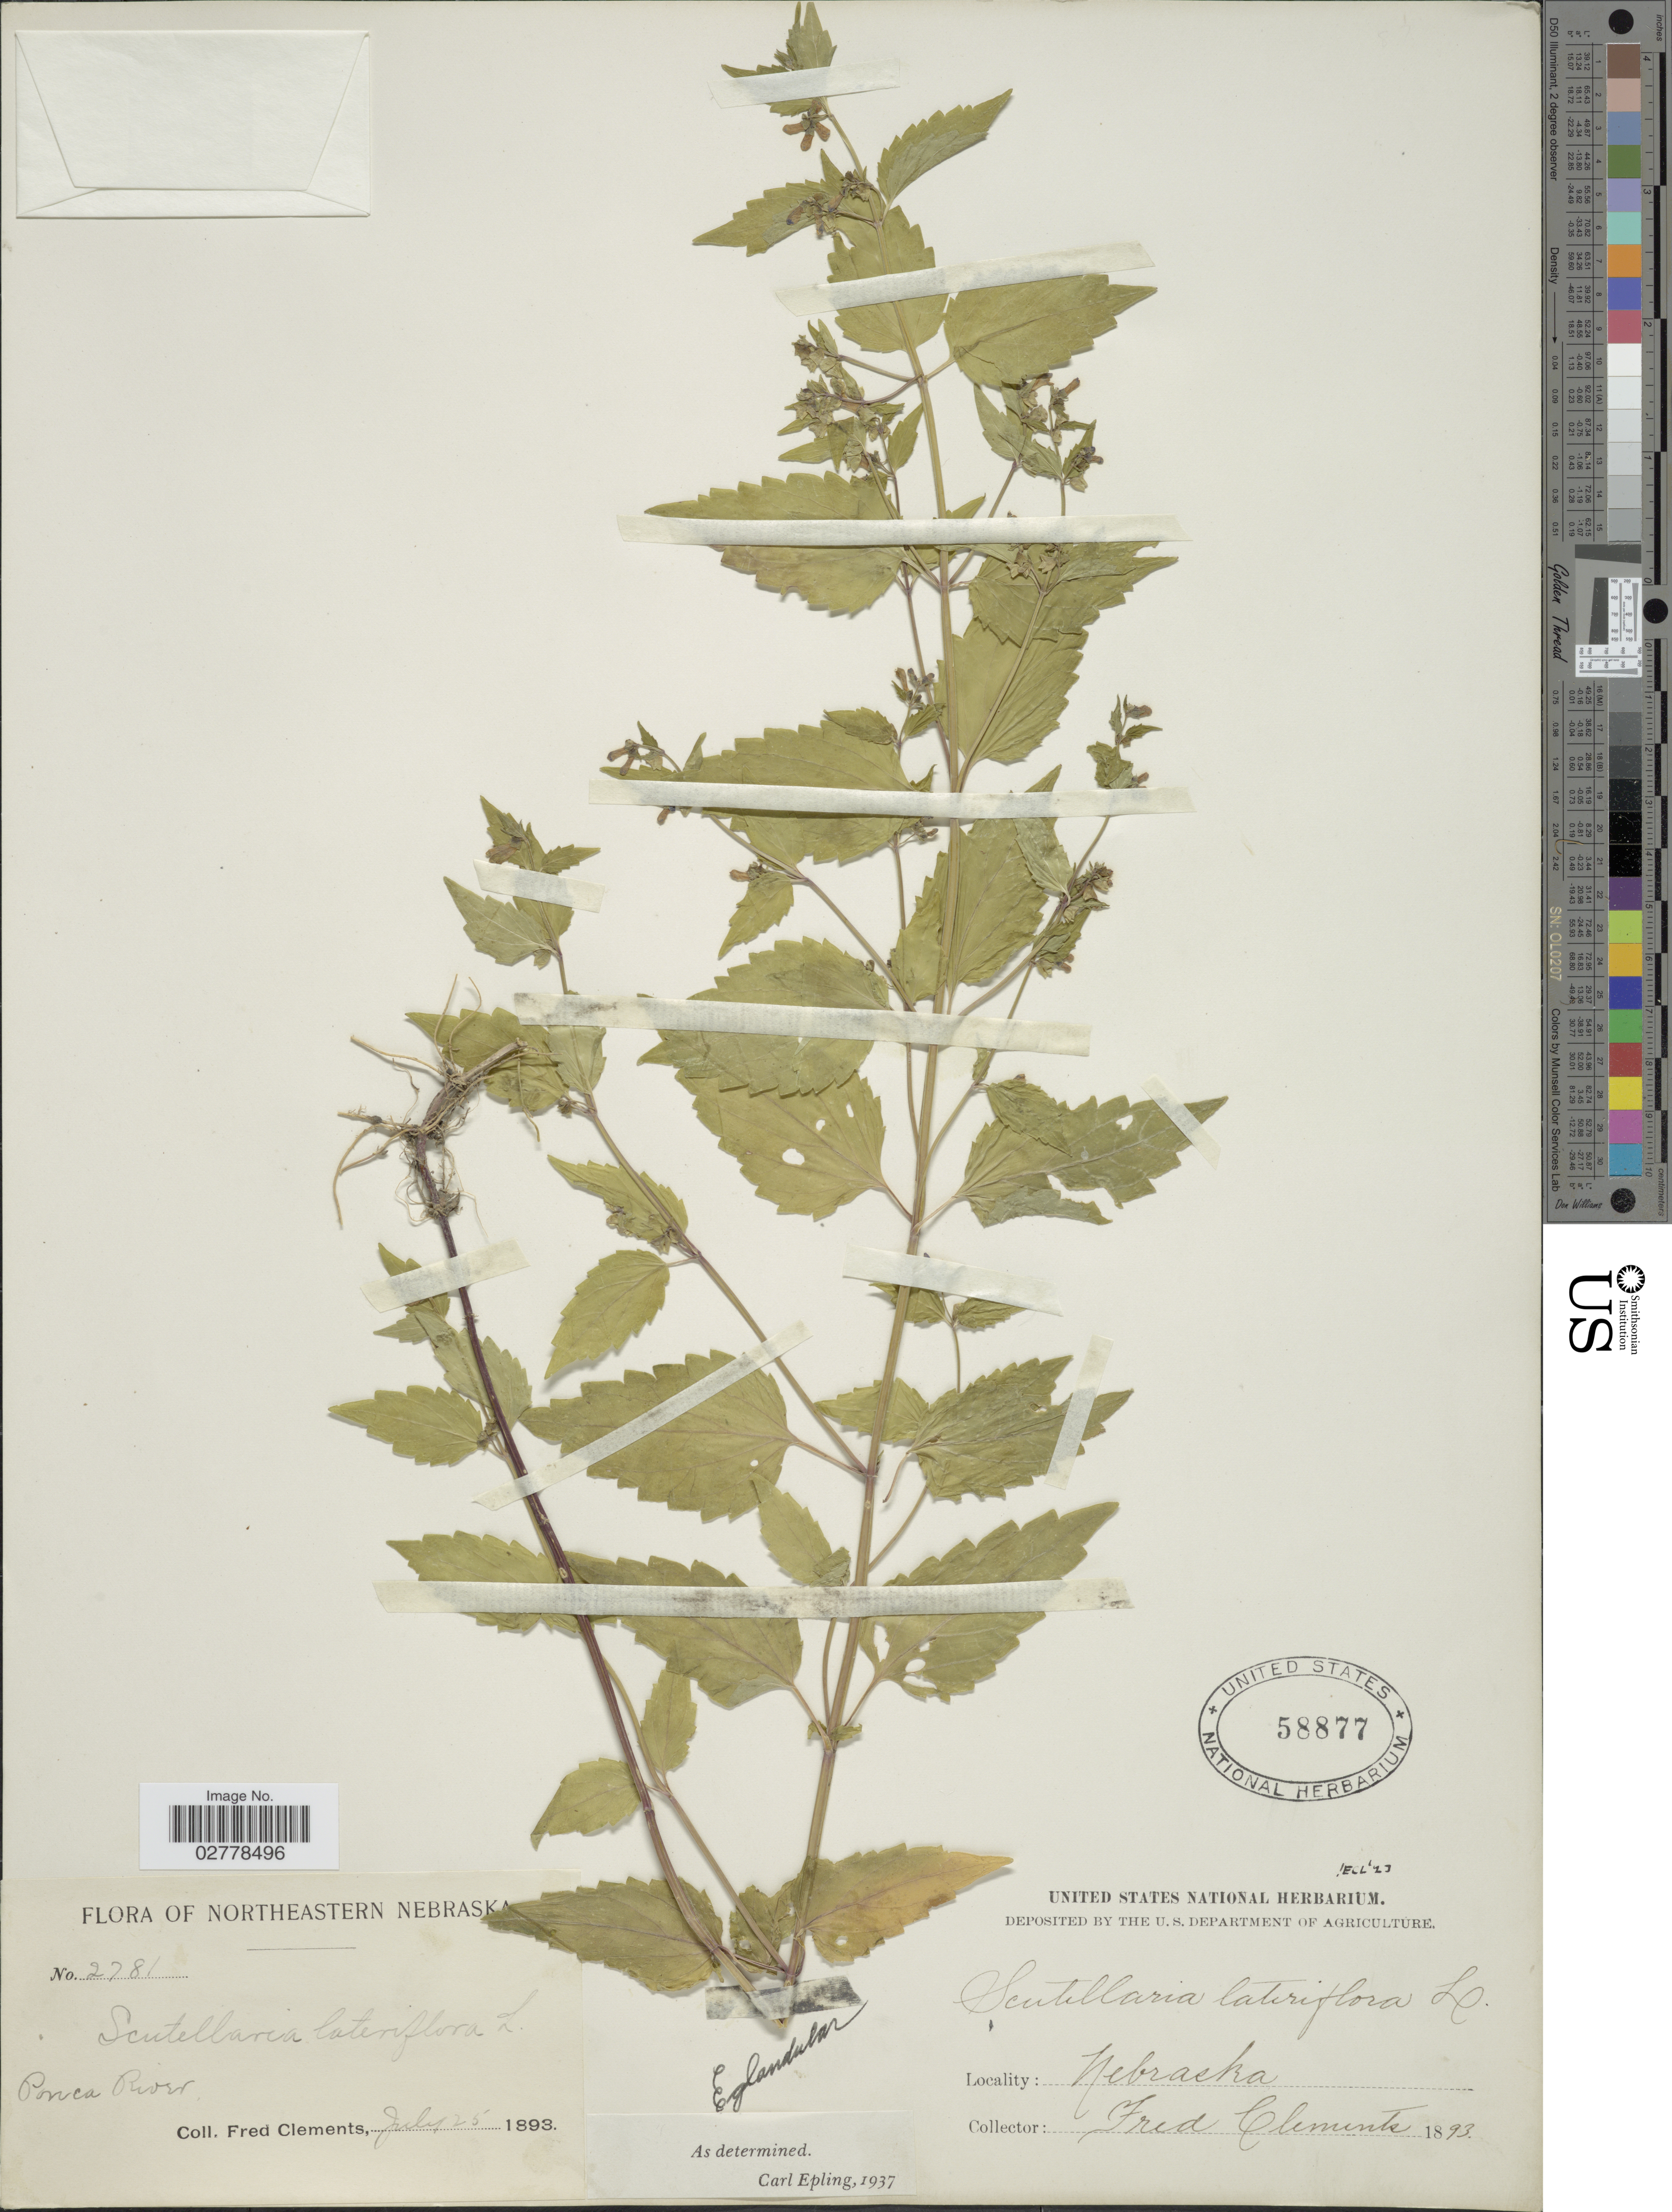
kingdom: Plantae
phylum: Tracheophyta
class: Magnoliopsida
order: Lamiales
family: Lamiaceae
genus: Scutellaria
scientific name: Scutellaria lateriflora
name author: L.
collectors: F. Clements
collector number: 2781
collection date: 1893-07-25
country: United States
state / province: Nebraska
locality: Northeastern Nebraska. Ponca River.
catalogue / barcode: US 58877